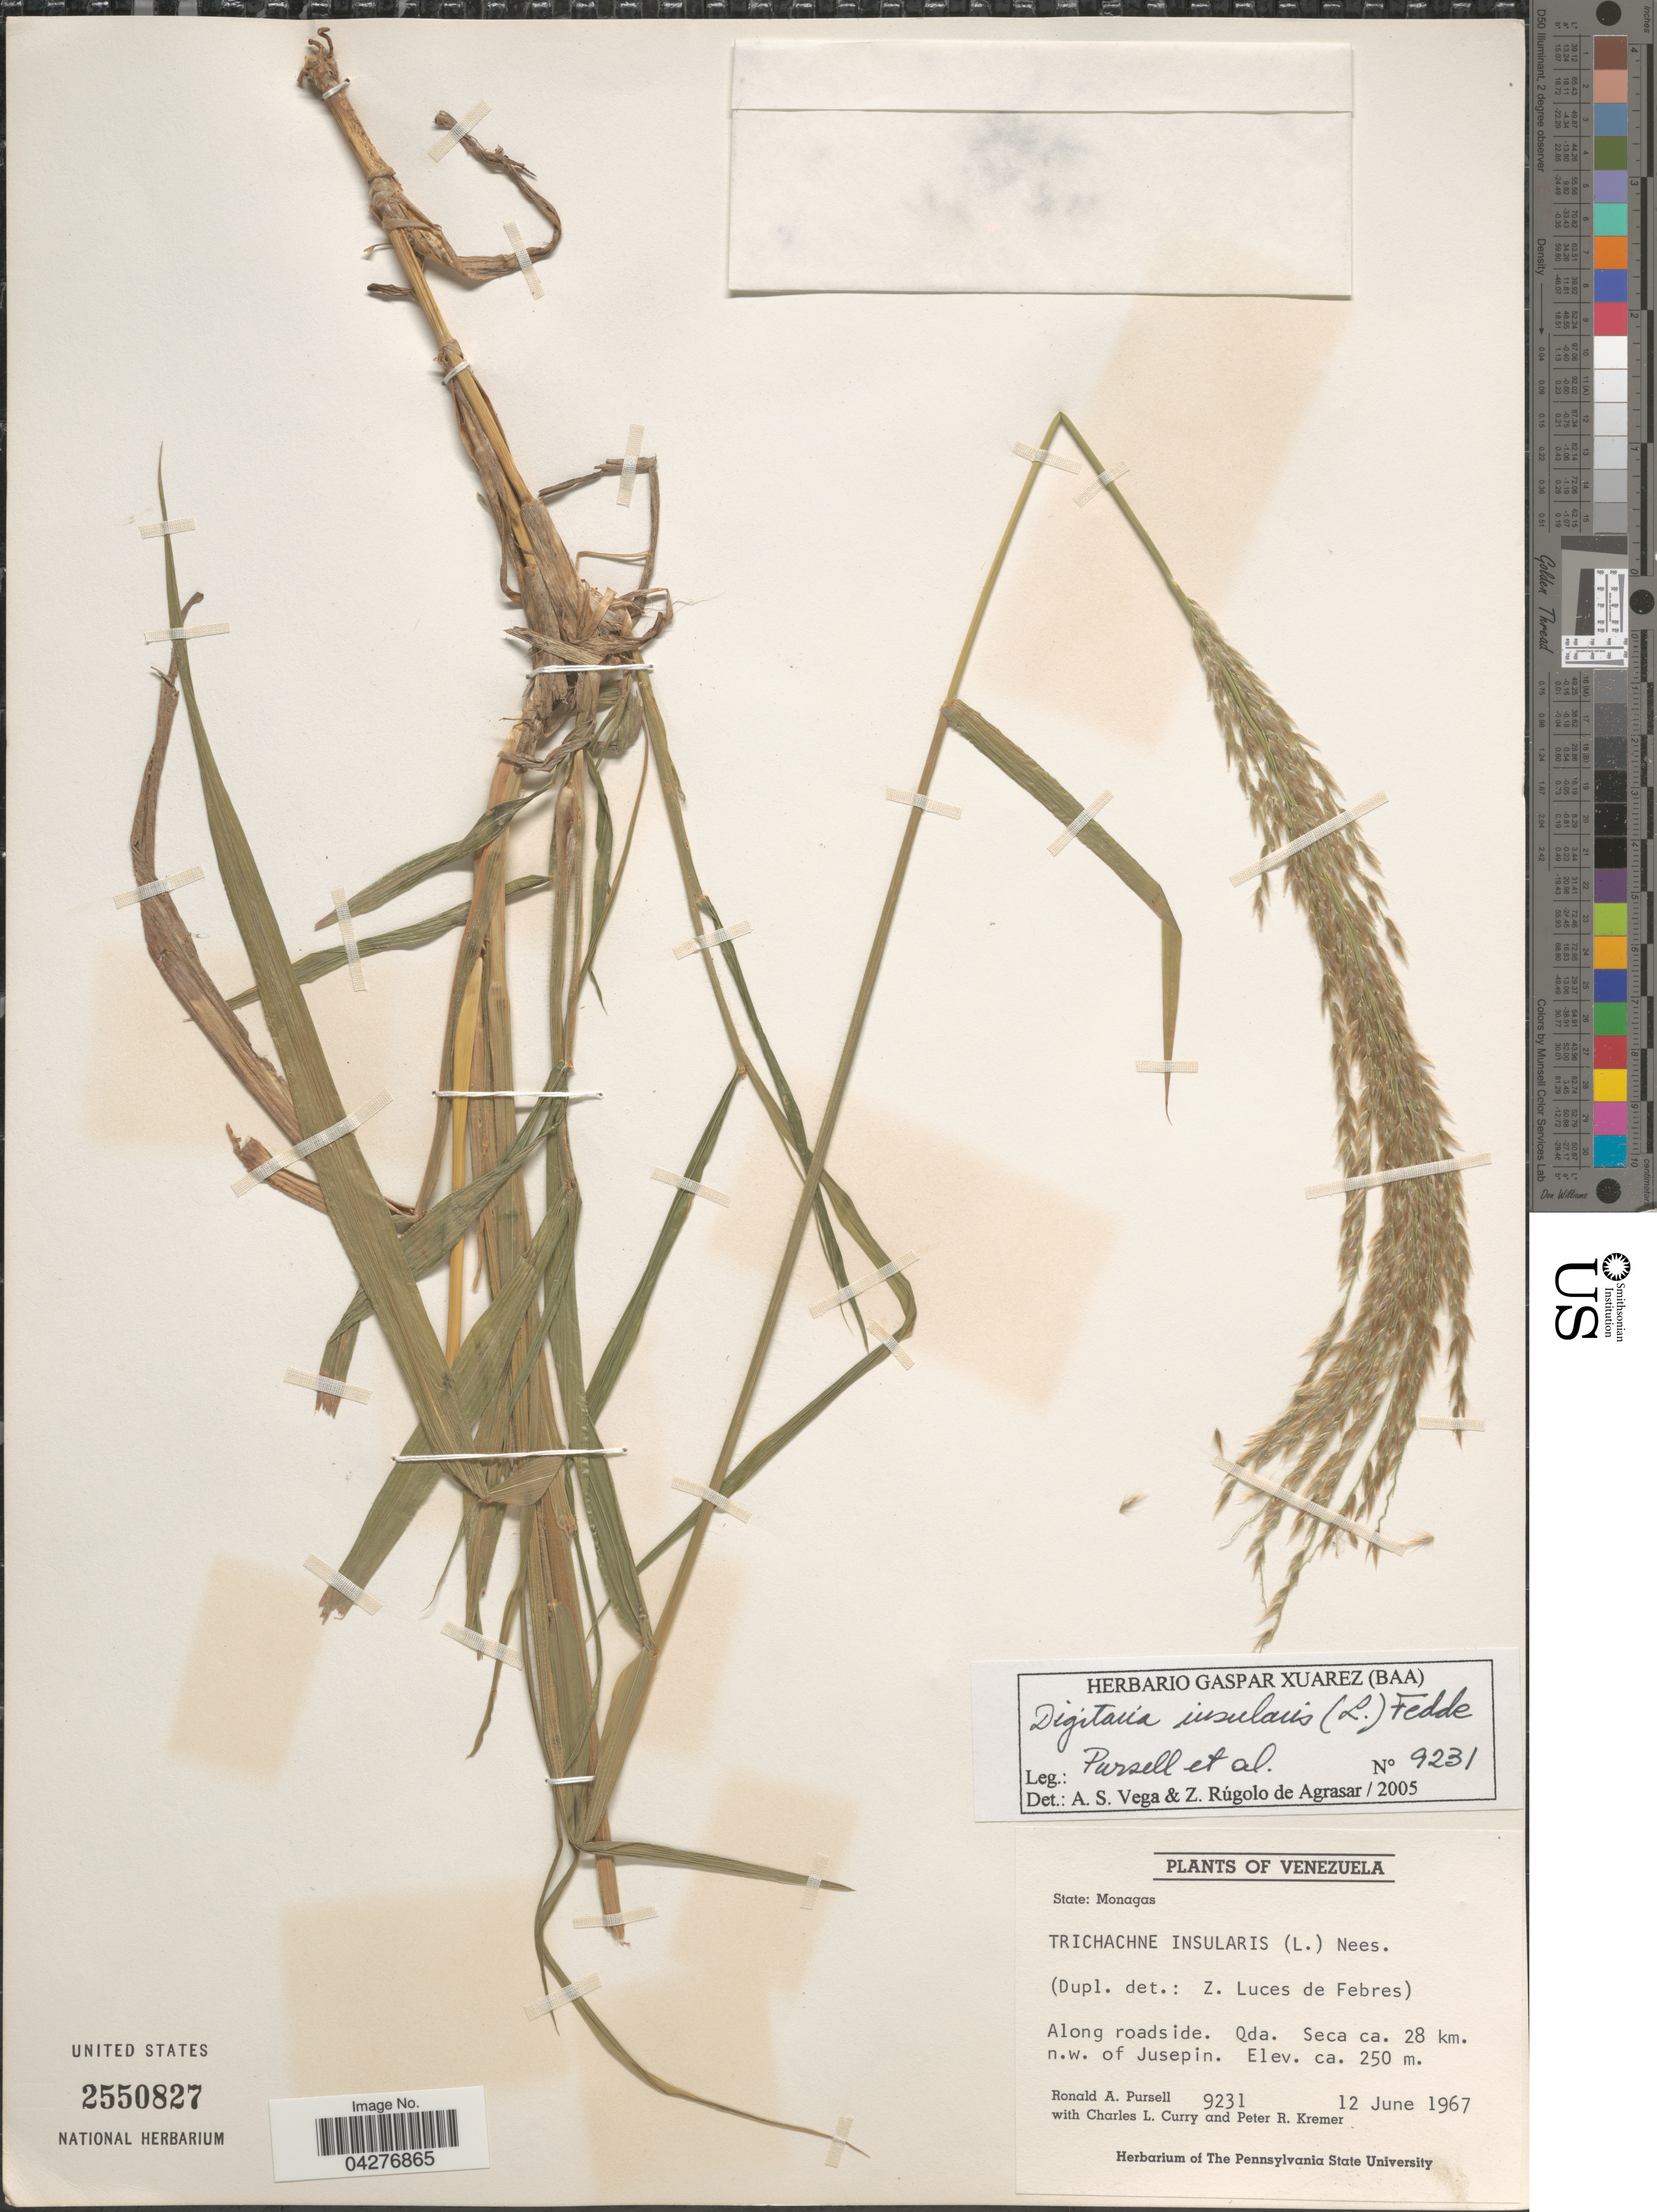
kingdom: Plantae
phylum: Tracheophyta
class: Liliopsida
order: Poales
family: Poaceae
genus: Digitaria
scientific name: Digitaria insularis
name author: (L.) Fedde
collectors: R. A. Pursell, C. L. Curry & P. Kremer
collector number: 9231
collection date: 1967-06-12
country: Venezuela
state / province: Monagas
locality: Along roadside. Qda. Seca ca. 28 km. n.w. of Jusepin.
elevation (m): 250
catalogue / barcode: US 2550827